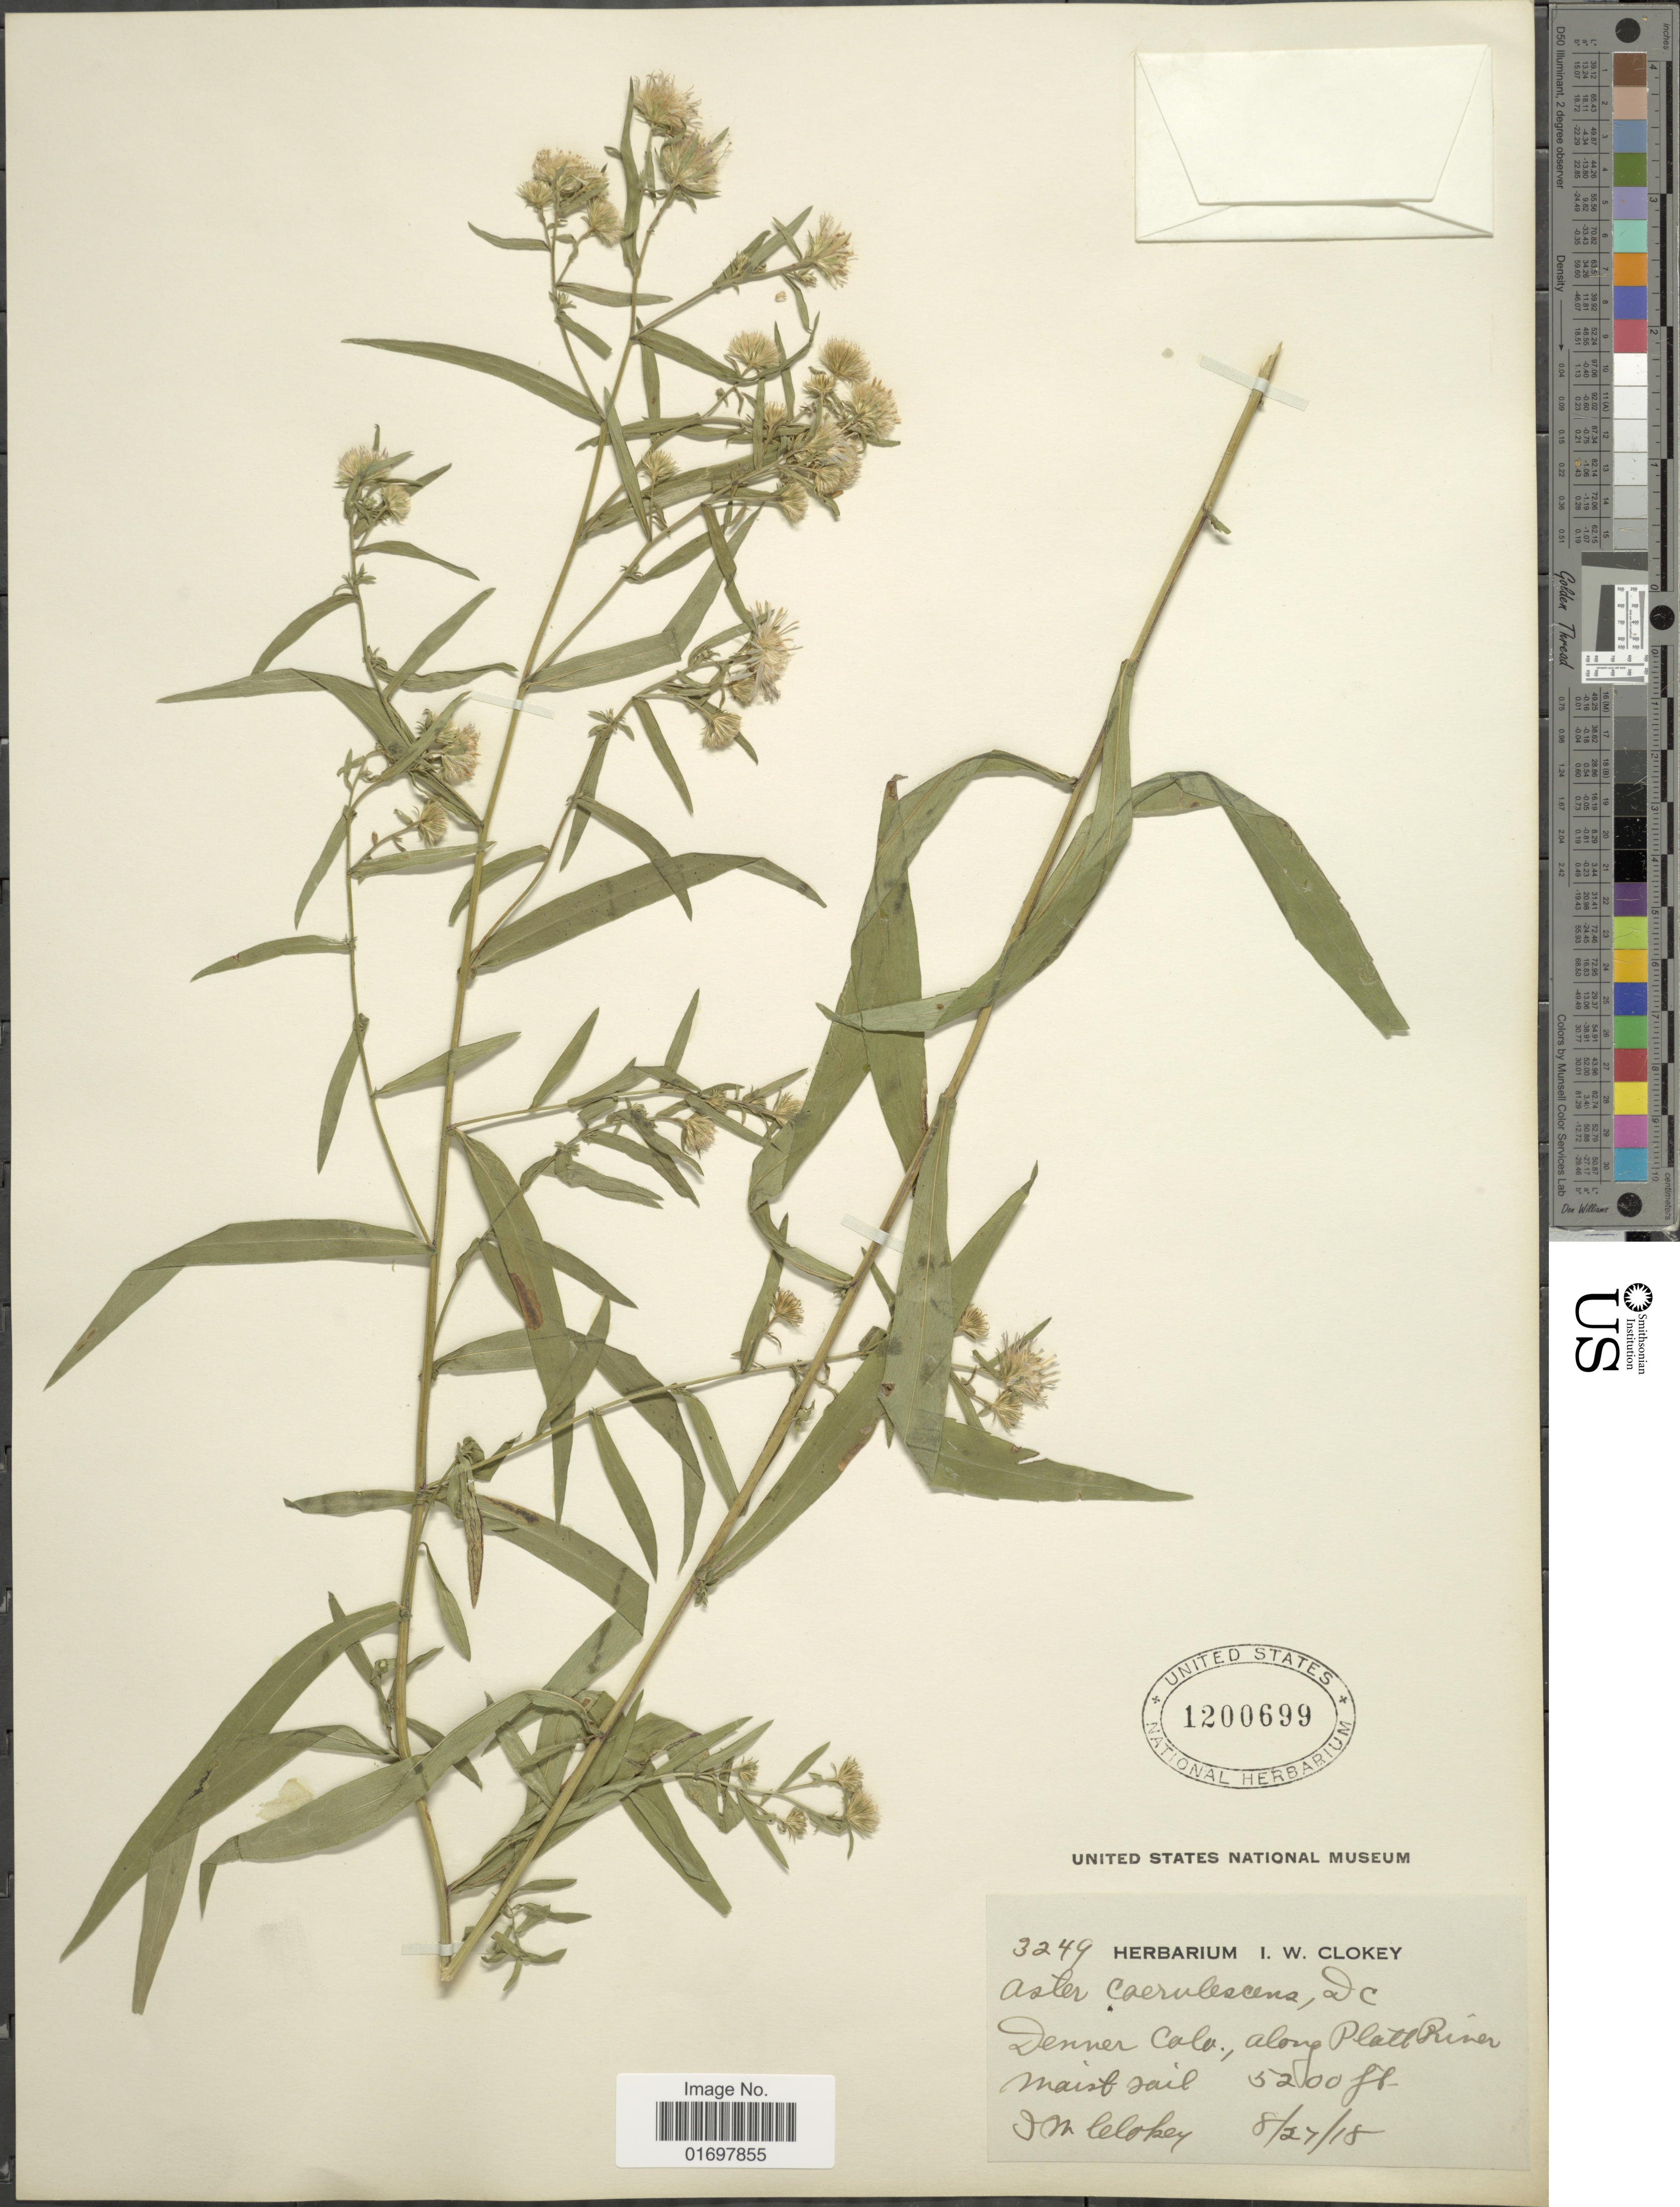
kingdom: Plantae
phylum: Tracheophyta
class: Magnoliopsida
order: Asterales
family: Asteraceae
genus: Symphyotrichum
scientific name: Symphyotrichum lanceolatum var. hesperium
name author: (A. Gray) G.L. Nesom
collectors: I. W. Clokey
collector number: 3249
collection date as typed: Transcribed d/m/y: 27/8/18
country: United States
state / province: Colorado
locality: Denver Colo. Along Platte River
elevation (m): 1585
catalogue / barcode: US 1200699